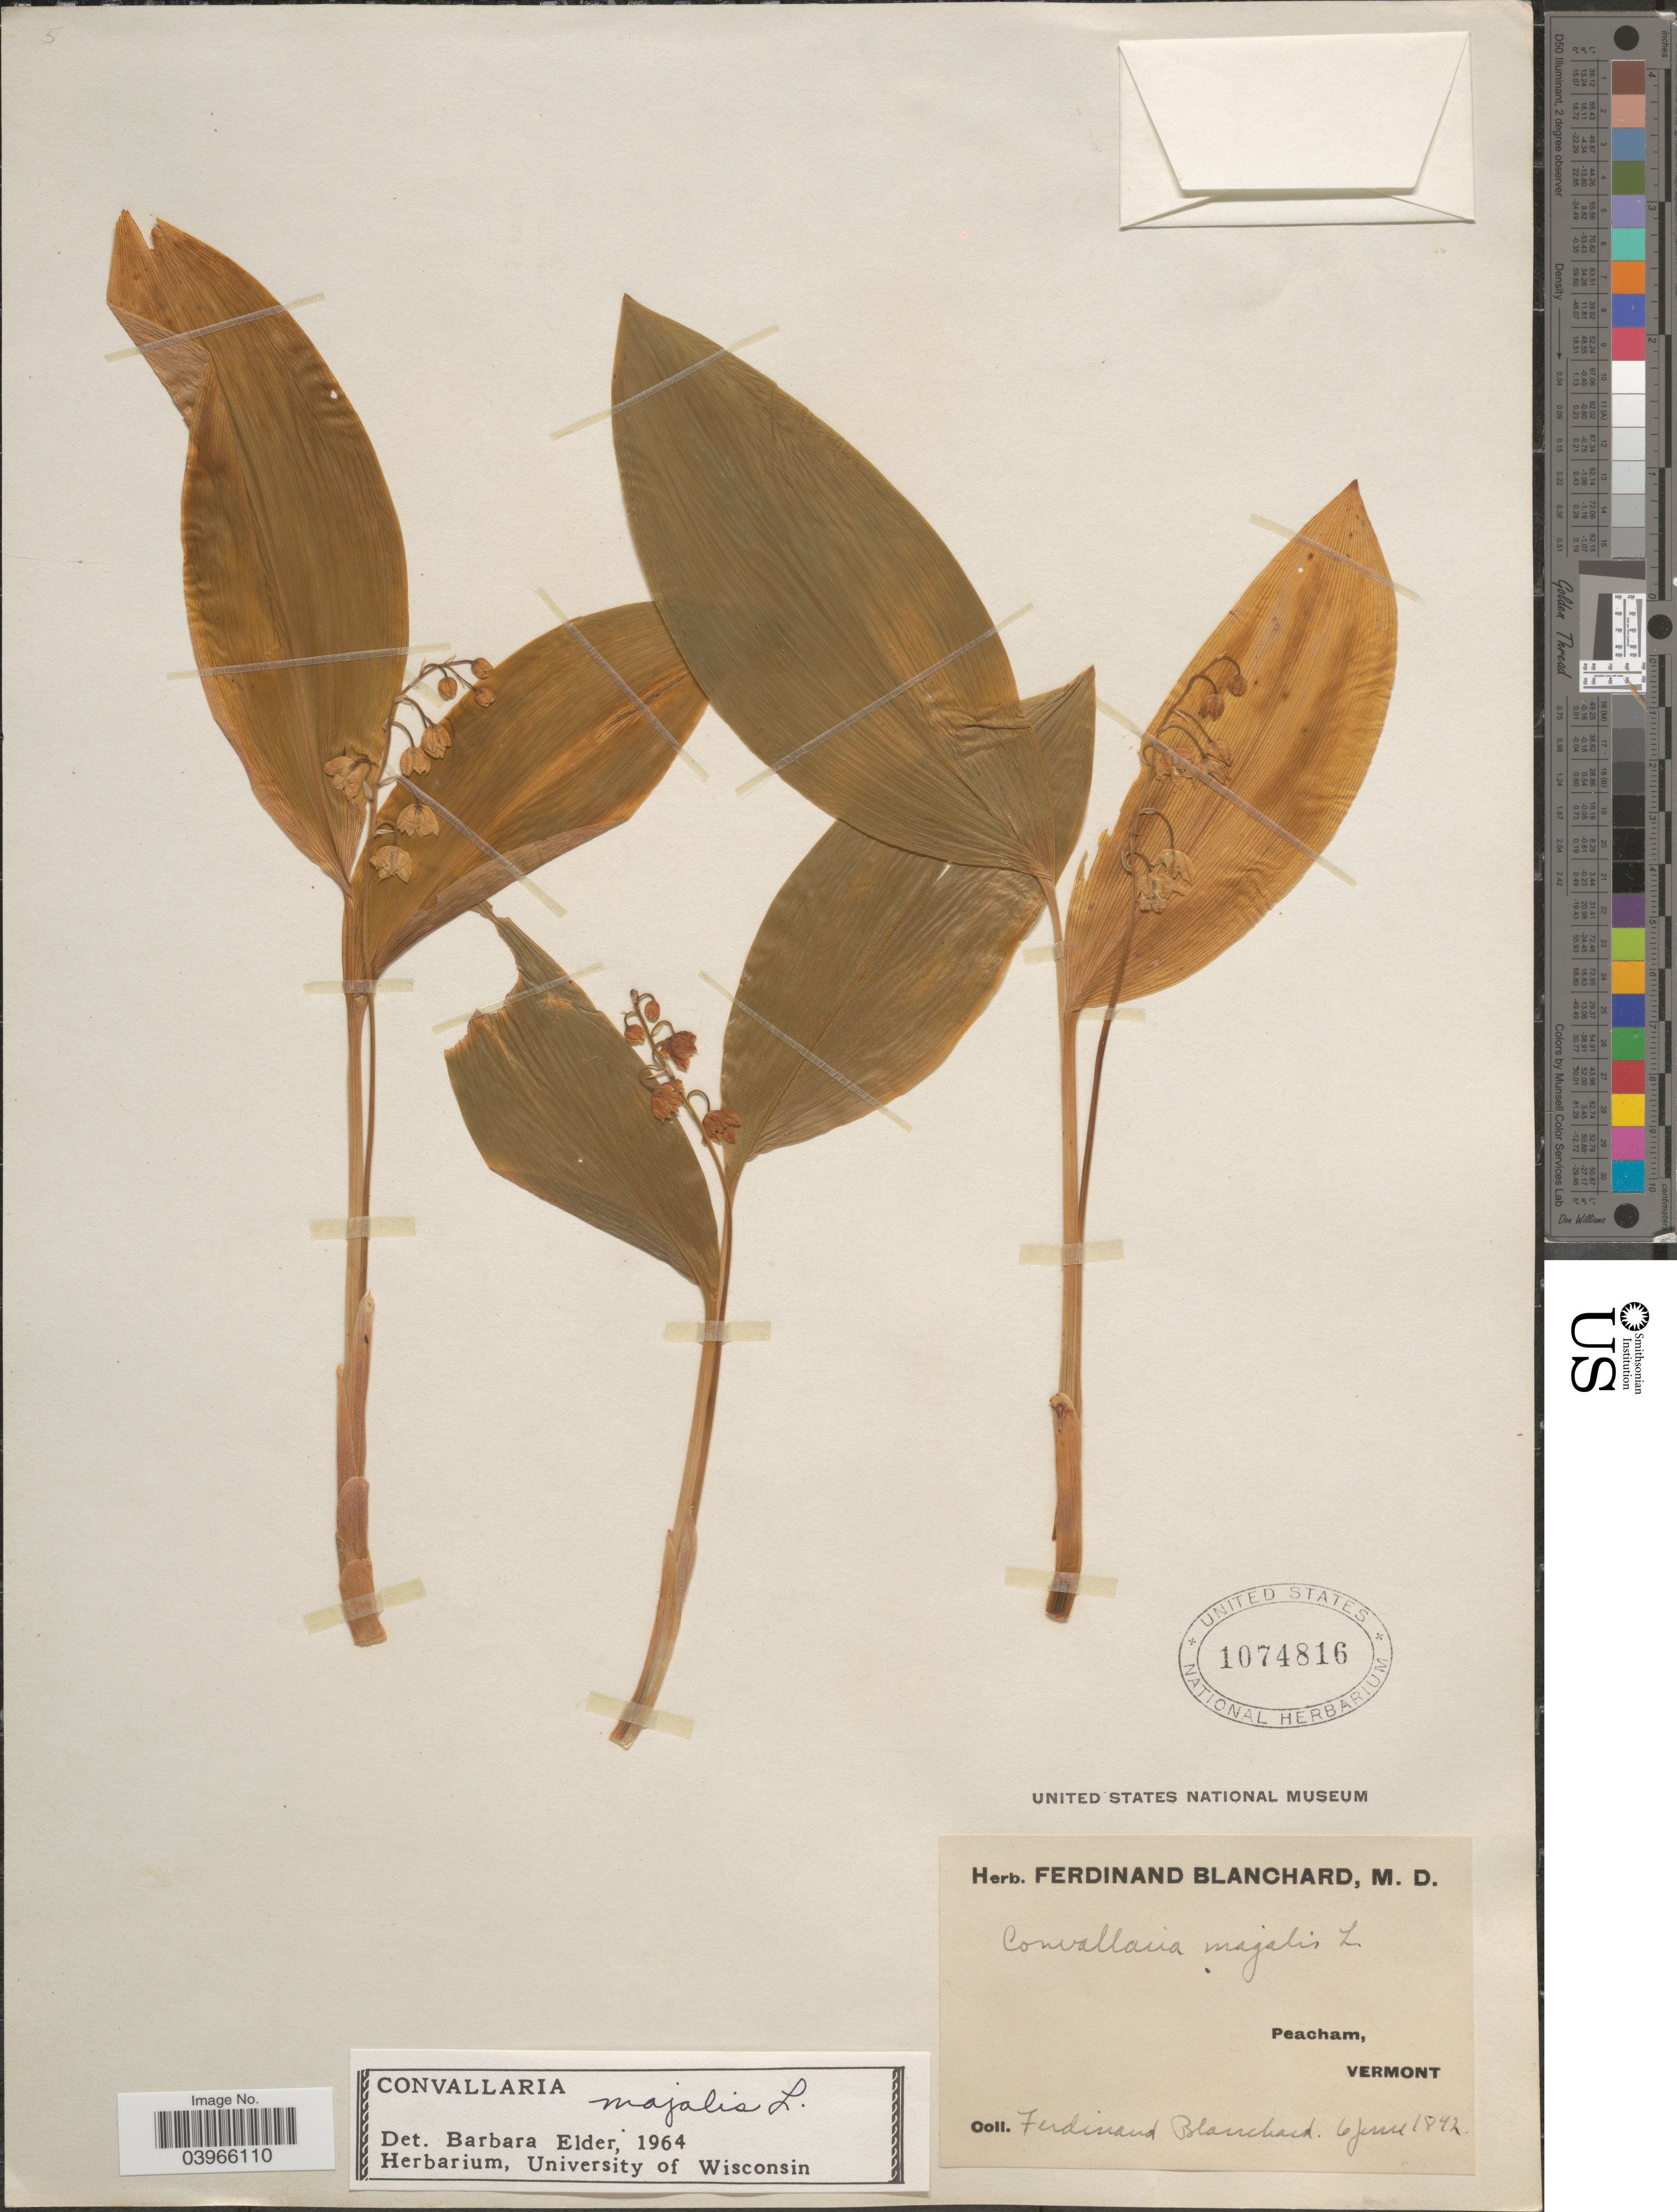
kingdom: Plantae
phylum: Tracheophyta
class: Liliopsida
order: Asparagales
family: Asparagaceae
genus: Convallaria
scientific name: Convallaria majalis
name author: L.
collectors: F. Blanchard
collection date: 1892-06-06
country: United States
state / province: Vermont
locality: Peacham.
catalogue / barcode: US 1074816